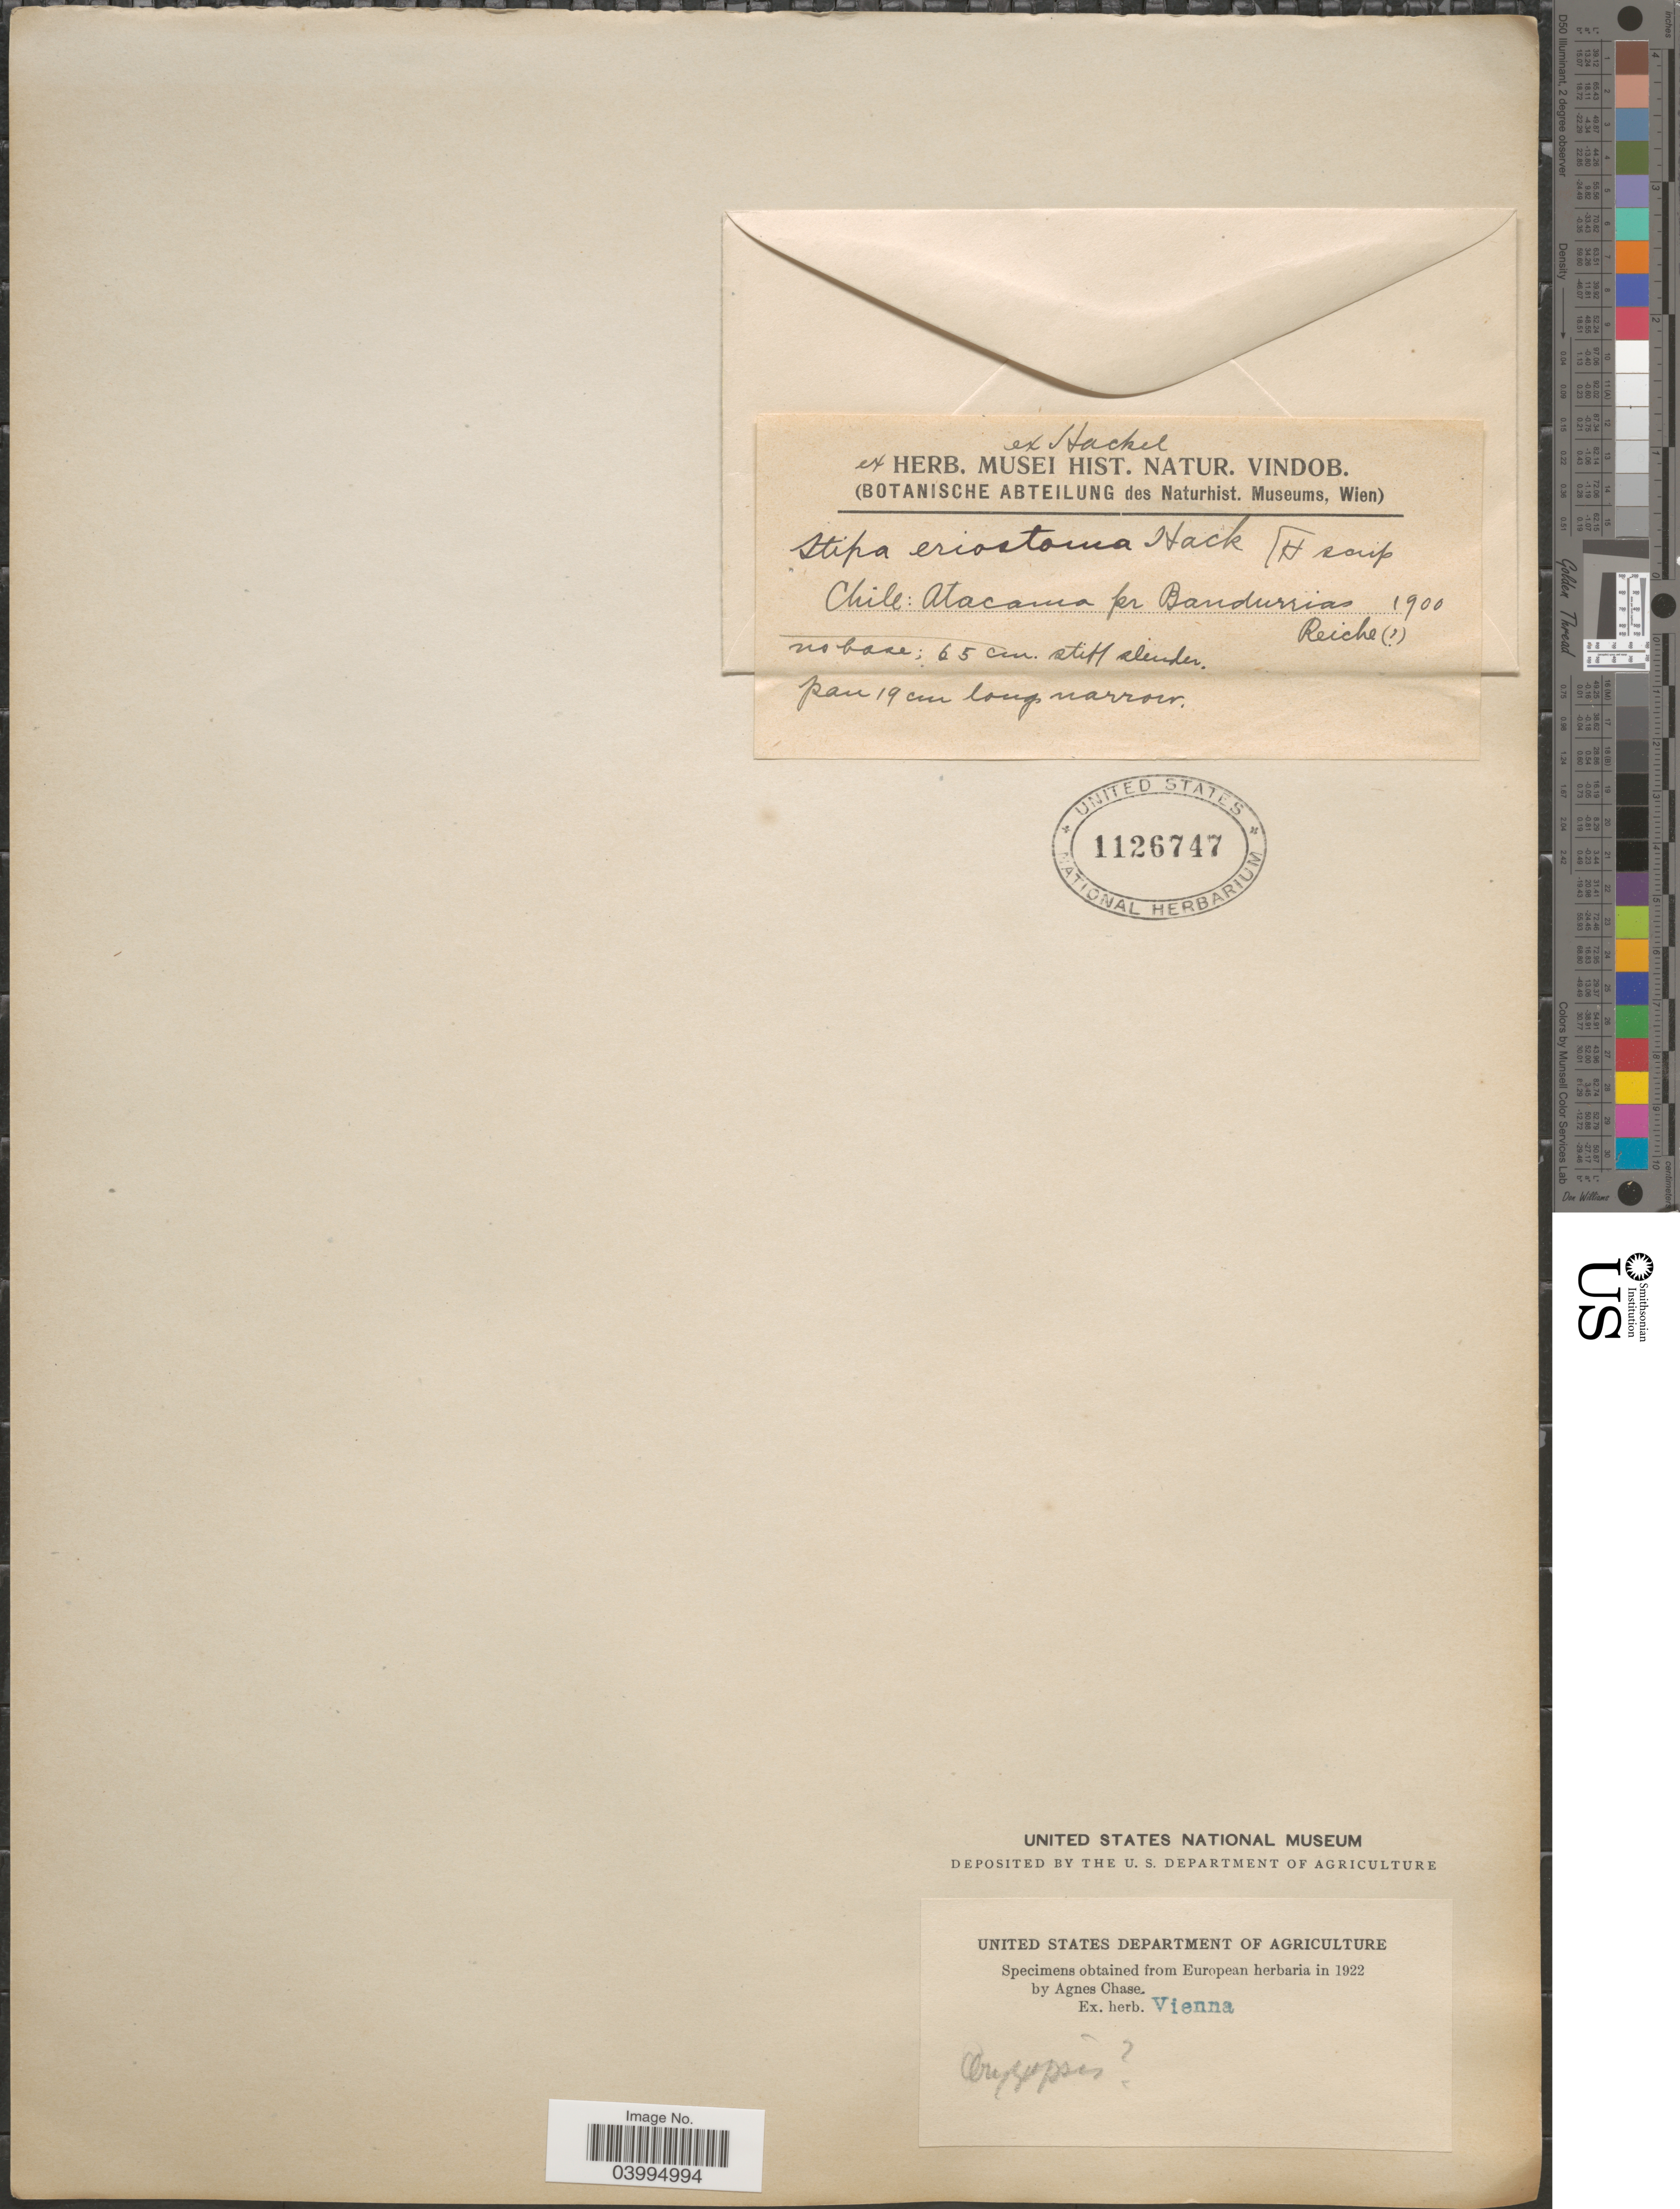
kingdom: Plantae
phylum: Tracheophyta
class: Liliopsida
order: Poales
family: Poaceae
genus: Stipa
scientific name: Stipa sp.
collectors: ex herb. E. Hackel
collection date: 1900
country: Chile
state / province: Atacama (III)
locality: Atacama pr Bandurrias.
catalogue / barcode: US 1126747